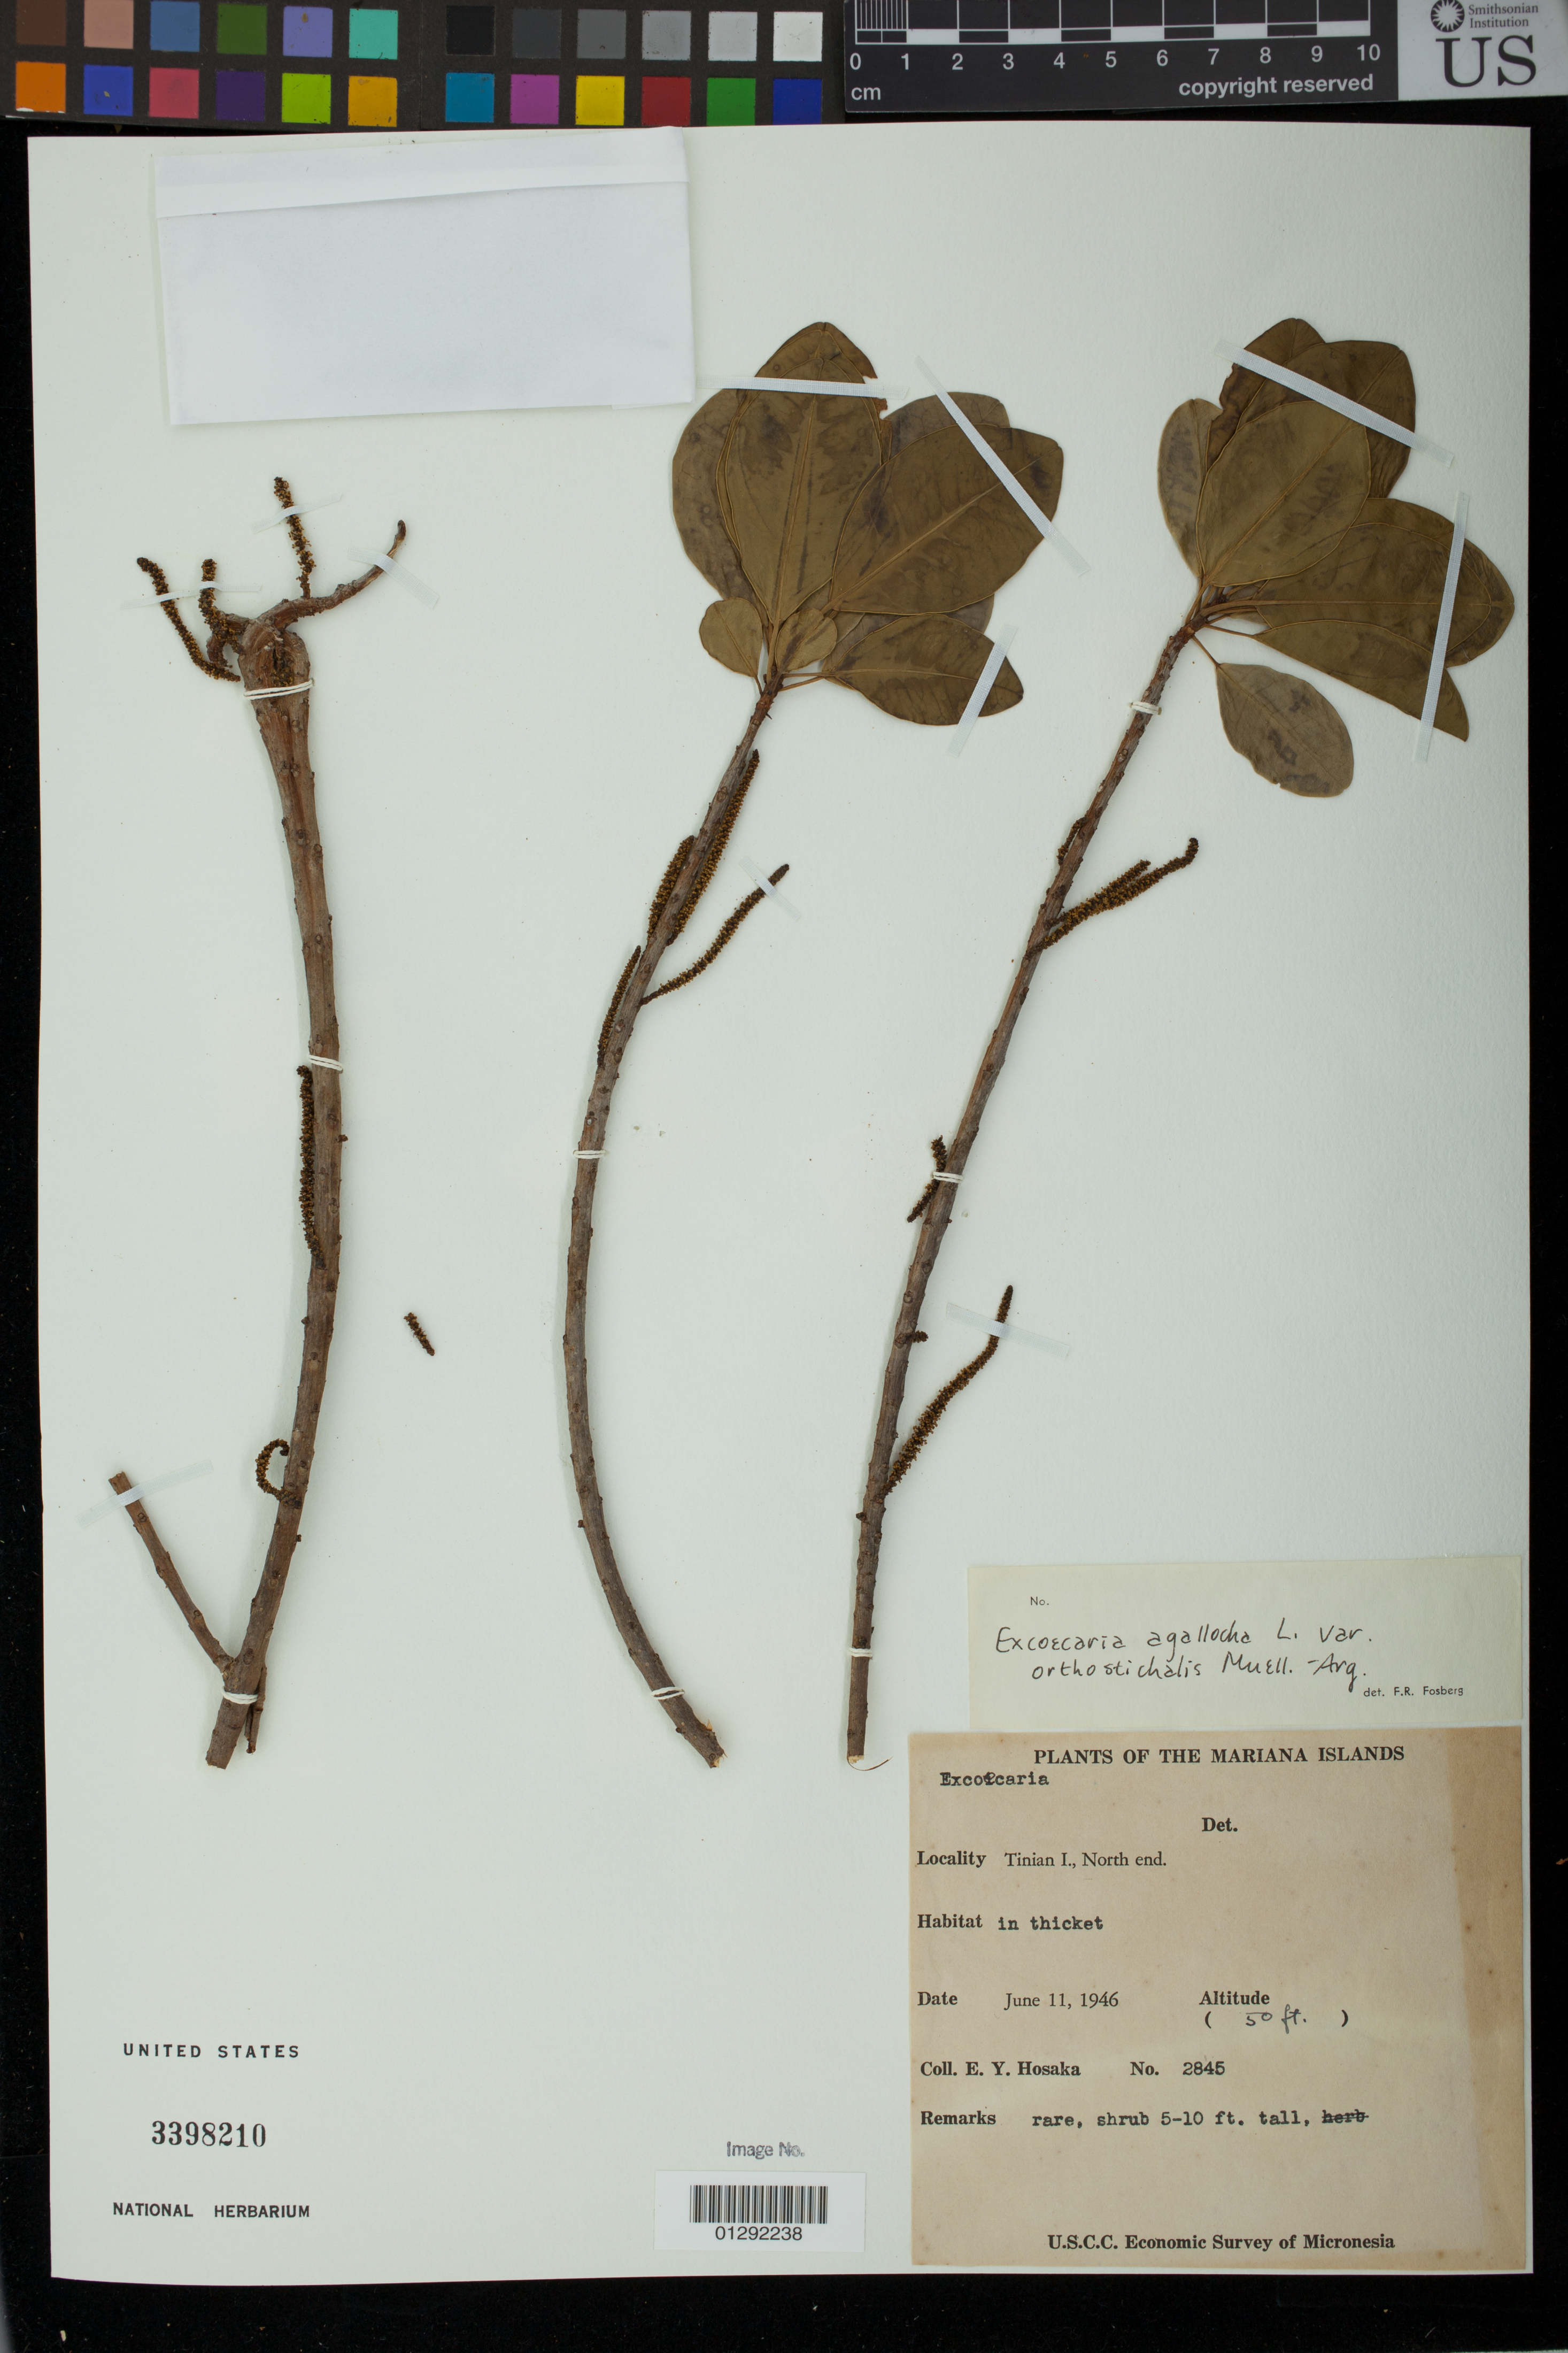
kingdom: Plantae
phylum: Tracheophyta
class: Magnoliopsida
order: Malpighiales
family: Euphorbiaceae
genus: Excoecaria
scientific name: Excoecaria agallocha var. orthostichalis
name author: Müll. Arg.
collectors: E. Y. Hosaka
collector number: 2845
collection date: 1946-06-11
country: Northern Mariana Islands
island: Tinian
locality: Tinian I., North end.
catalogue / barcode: US 3398210